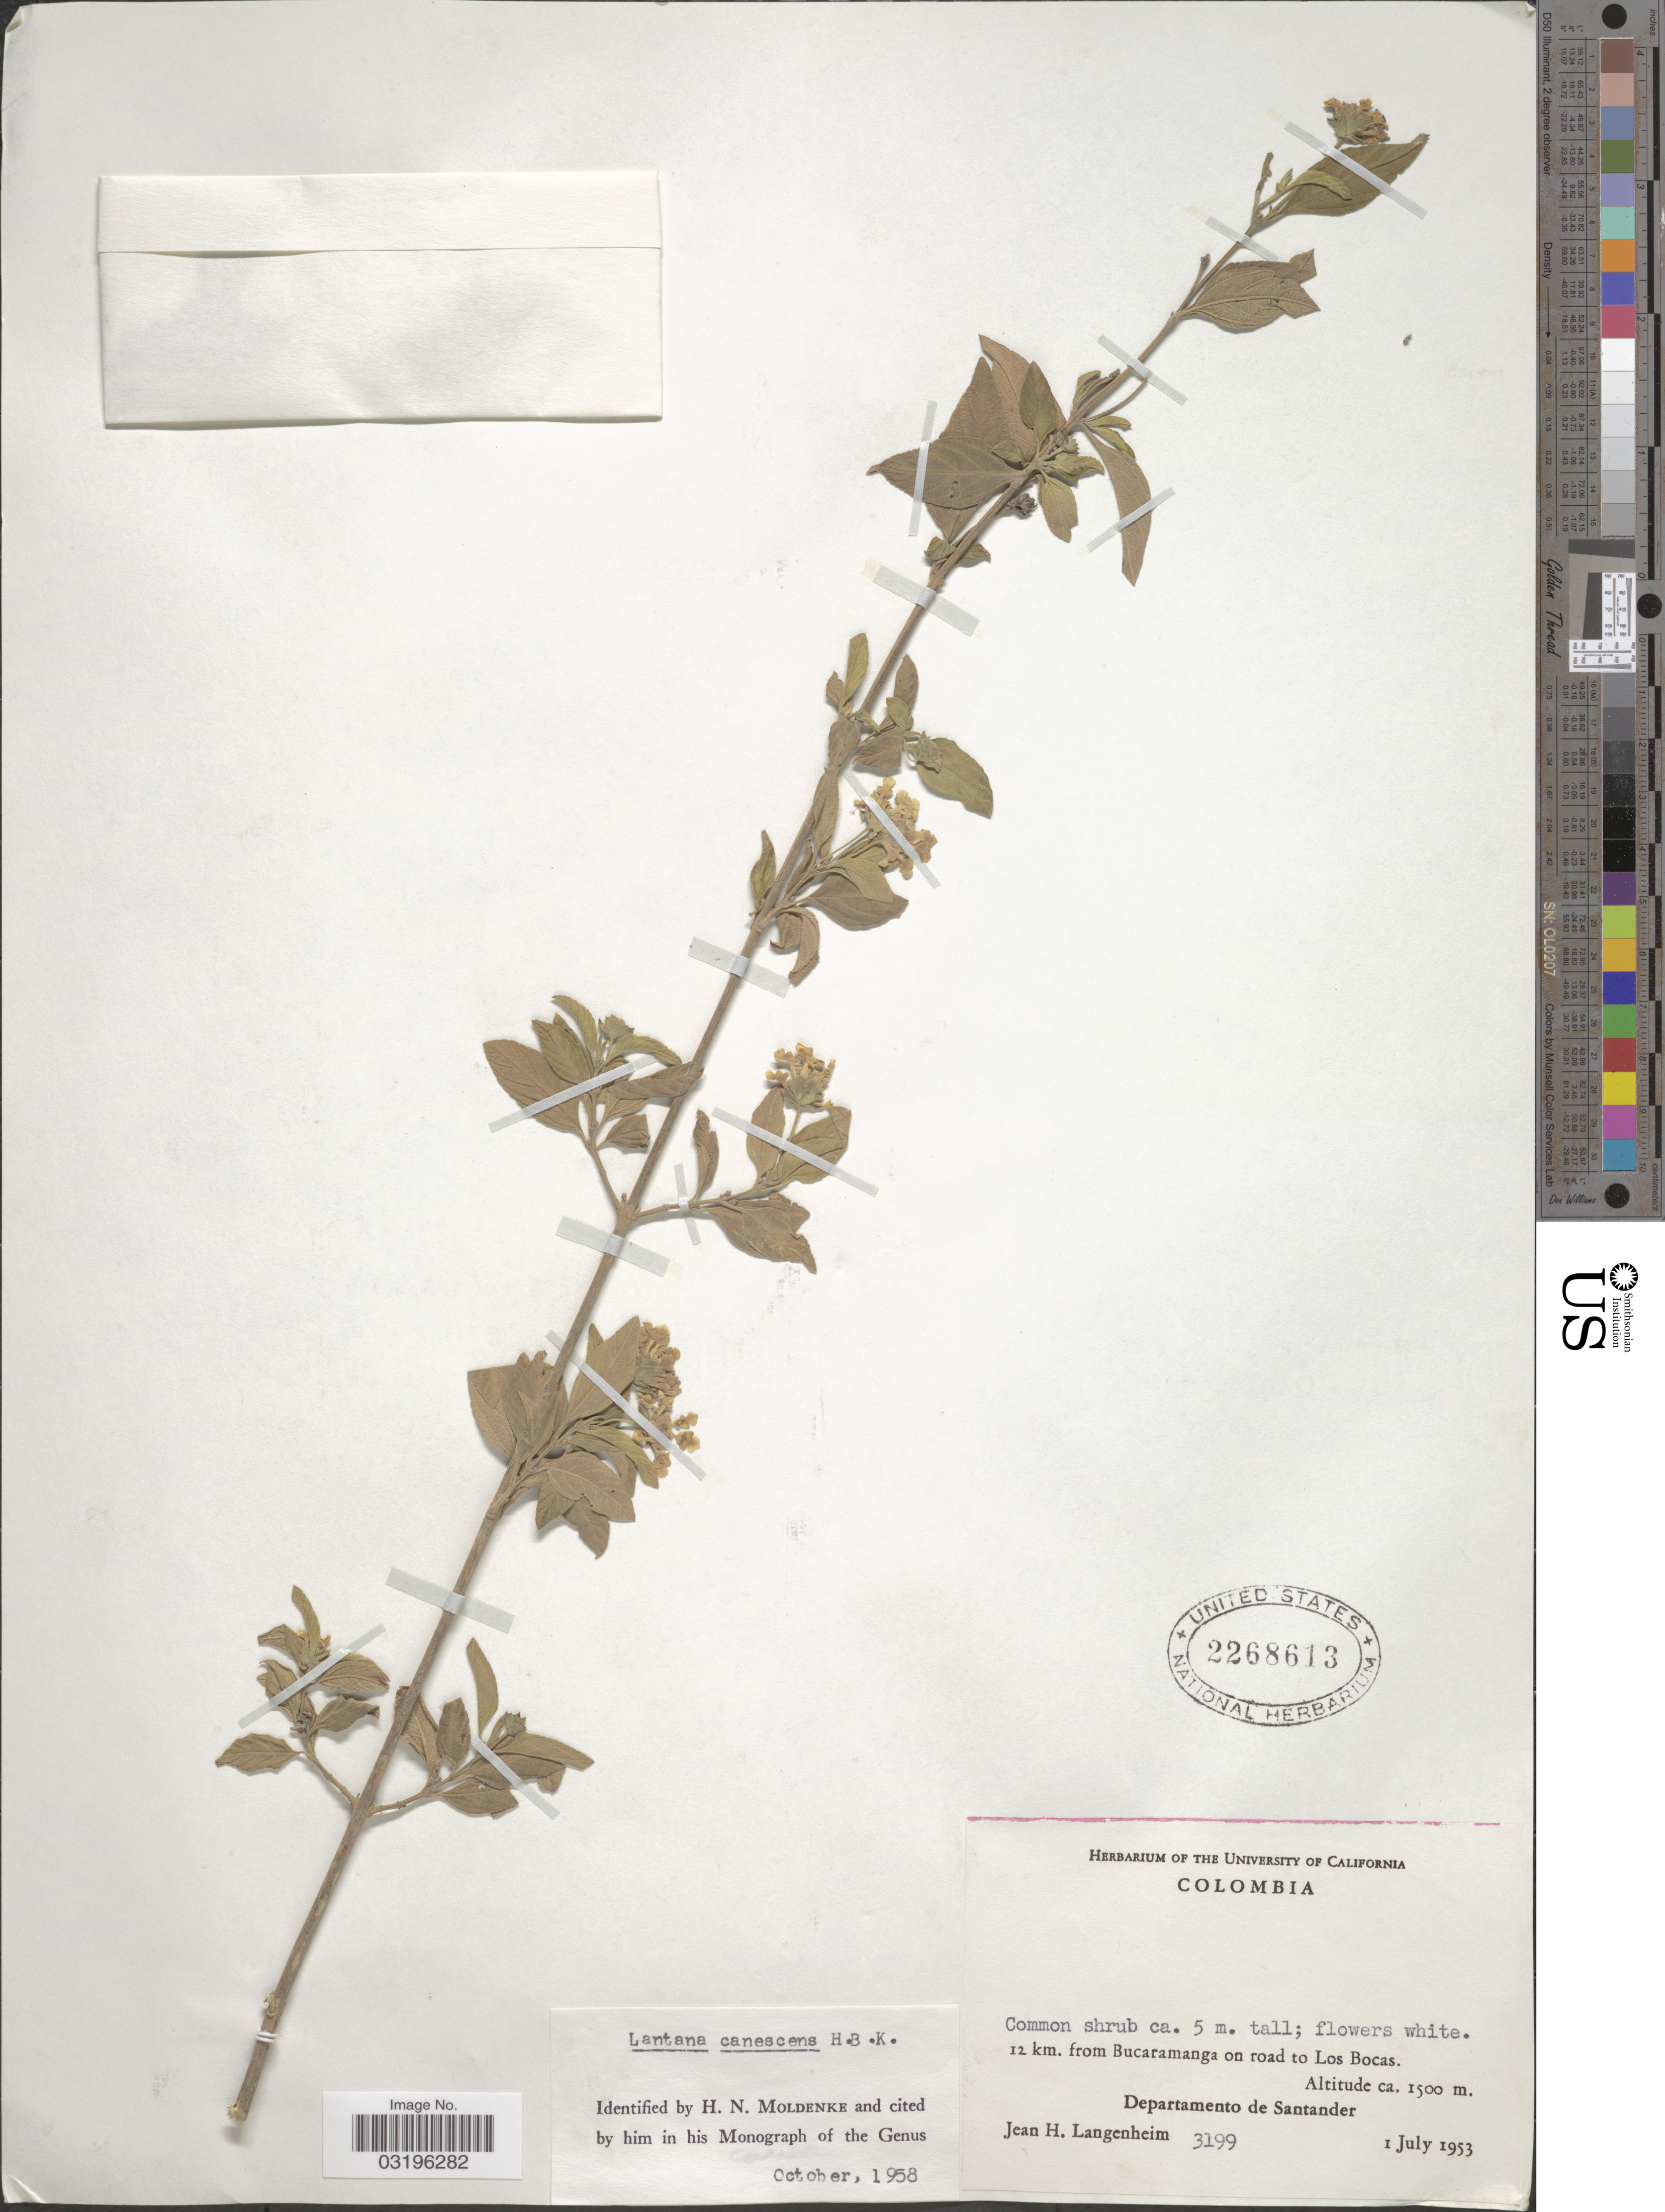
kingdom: Plantae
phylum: Tracheophyta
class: Magnoliopsida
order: Lamiales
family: Verbenaceae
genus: Lantana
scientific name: Lantana canescens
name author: Kunth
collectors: J. H. Langenheim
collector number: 3199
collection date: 1953-07-01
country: Colombia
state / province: Santander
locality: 12 km. from Bucaramanga on road to Los Bocas. Departamento de Santander.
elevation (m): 1500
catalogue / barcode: US 2268613